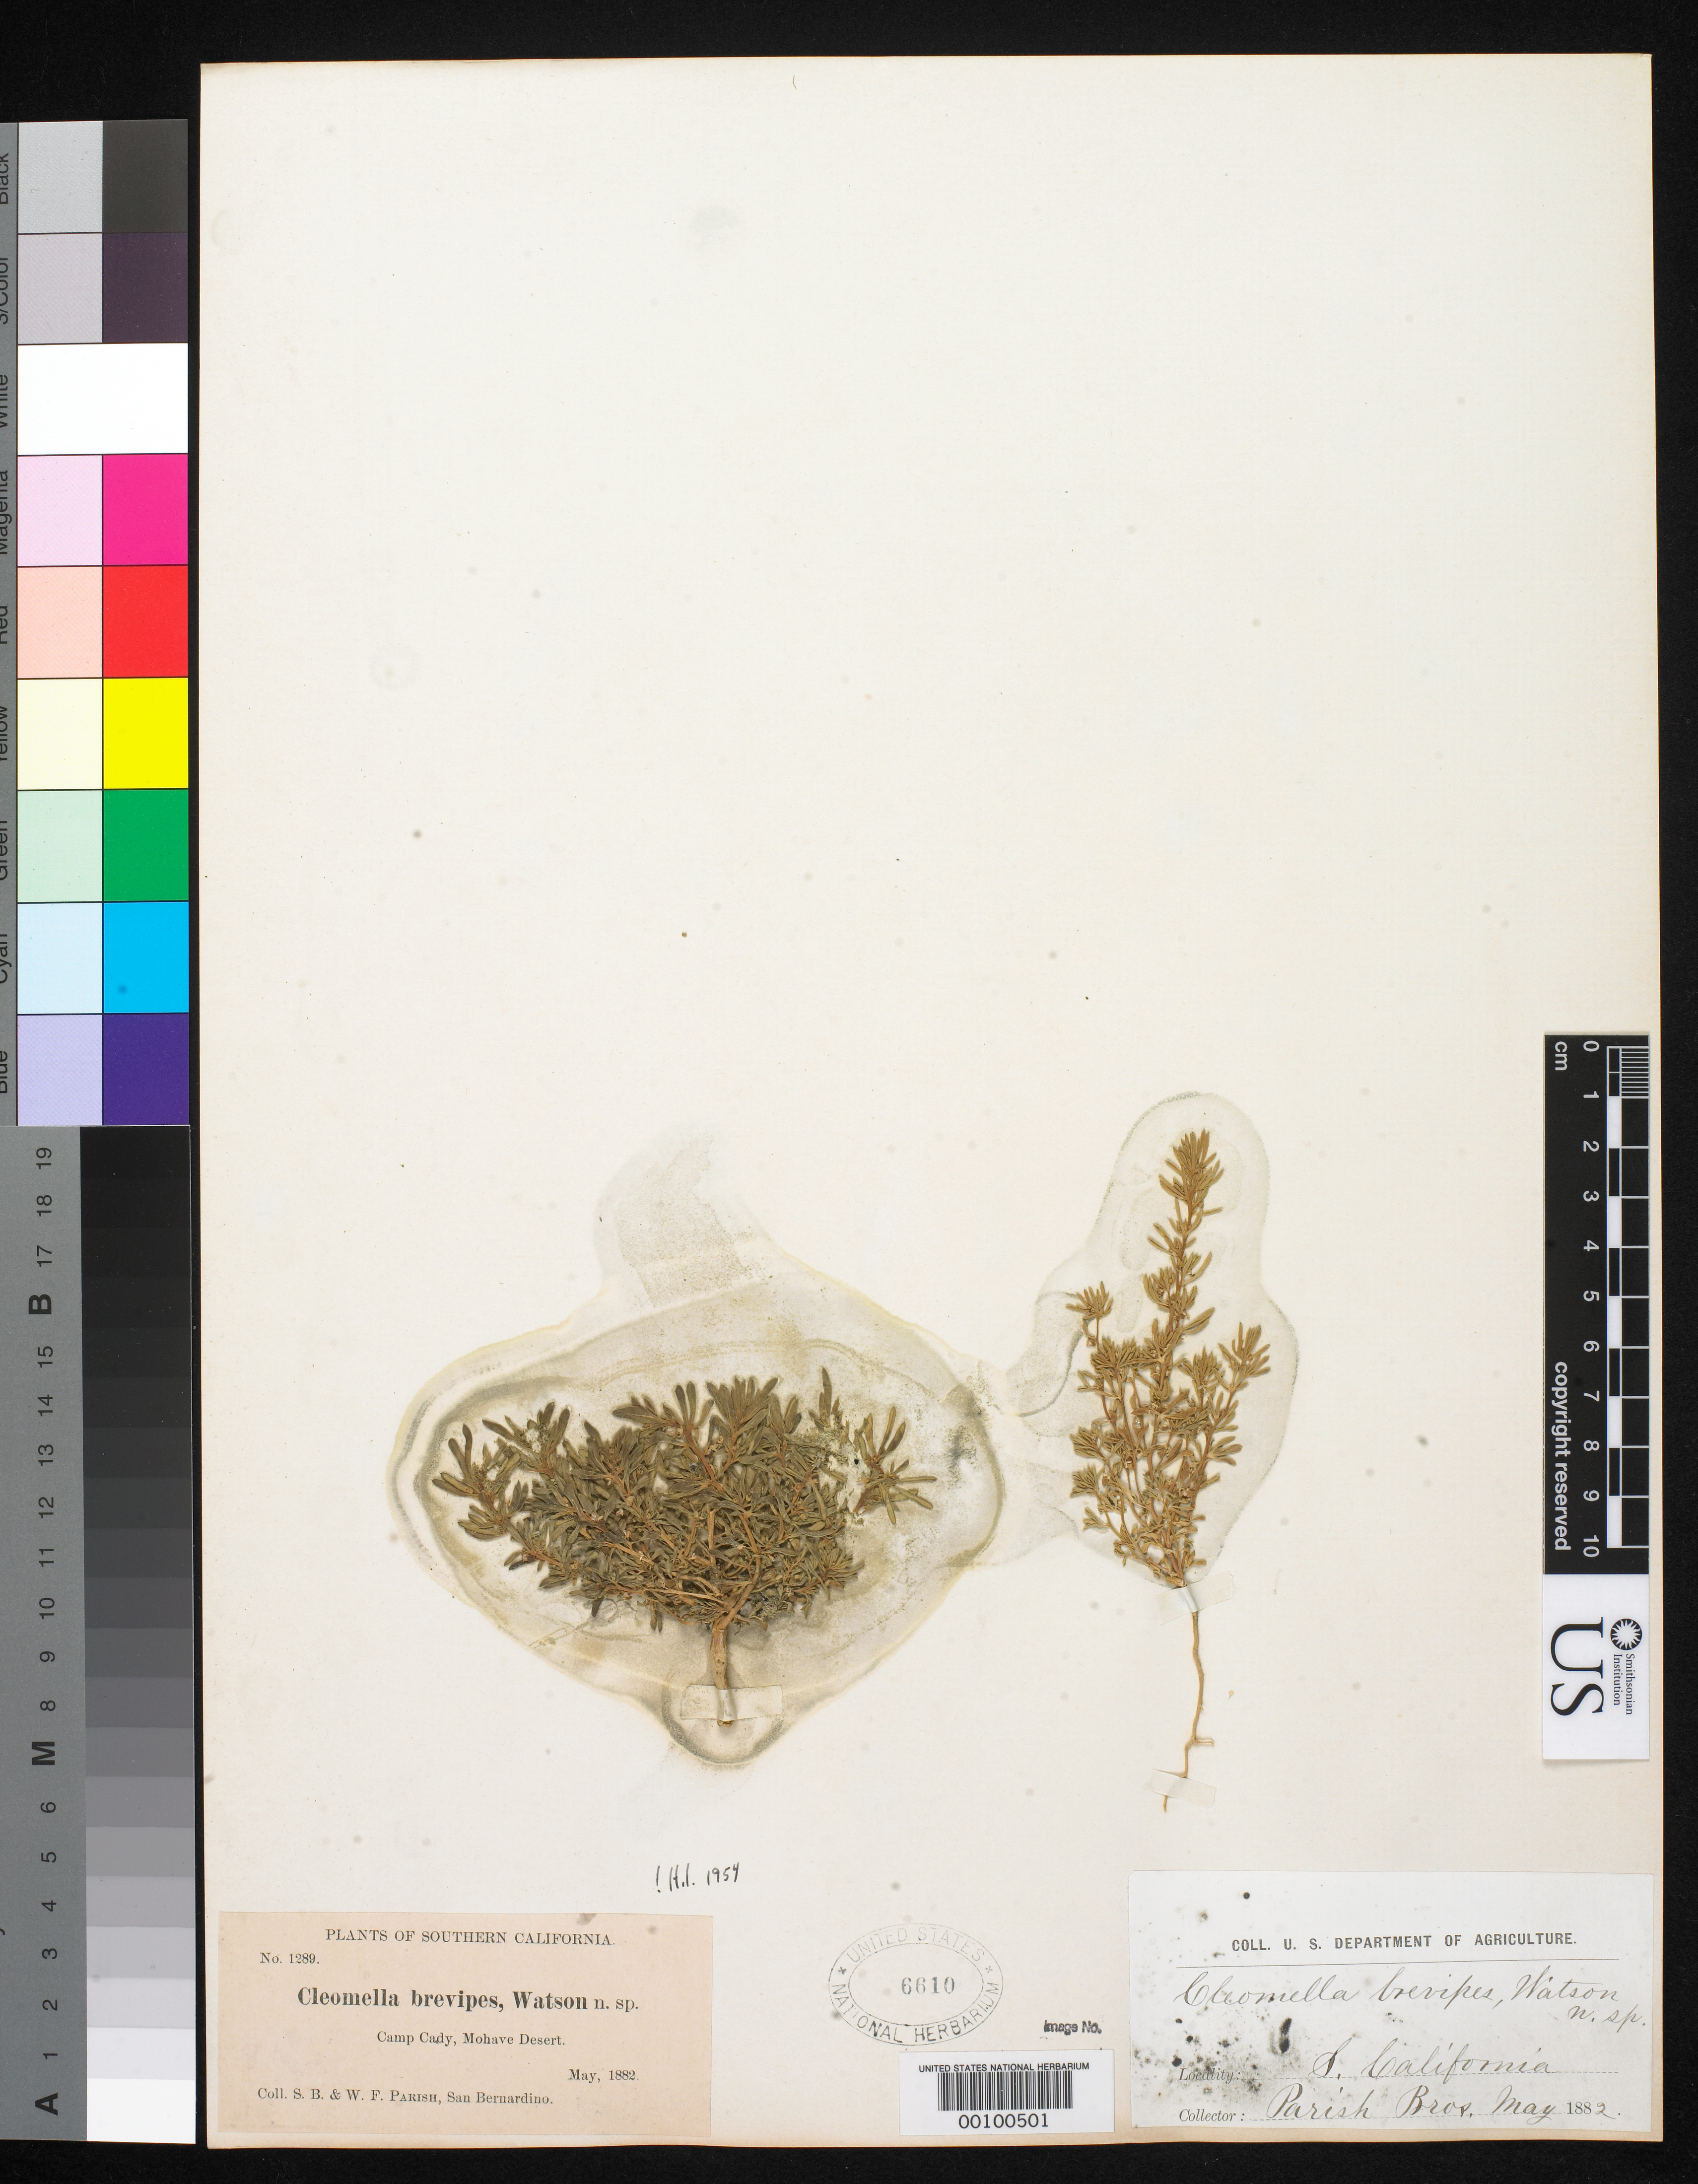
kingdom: Plantae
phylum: Tracheophyta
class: Magnoliopsida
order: Brassicales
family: Cleomaceae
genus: Cleomella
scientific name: Cleomella brevipes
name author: S. Watson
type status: Type Collection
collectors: S. B. Parish & W. F. Parish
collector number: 1289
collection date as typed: May 1882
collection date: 1882-05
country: United States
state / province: California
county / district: San Bernardino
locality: Camp Cady, Mojave Desert.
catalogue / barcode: US 6610